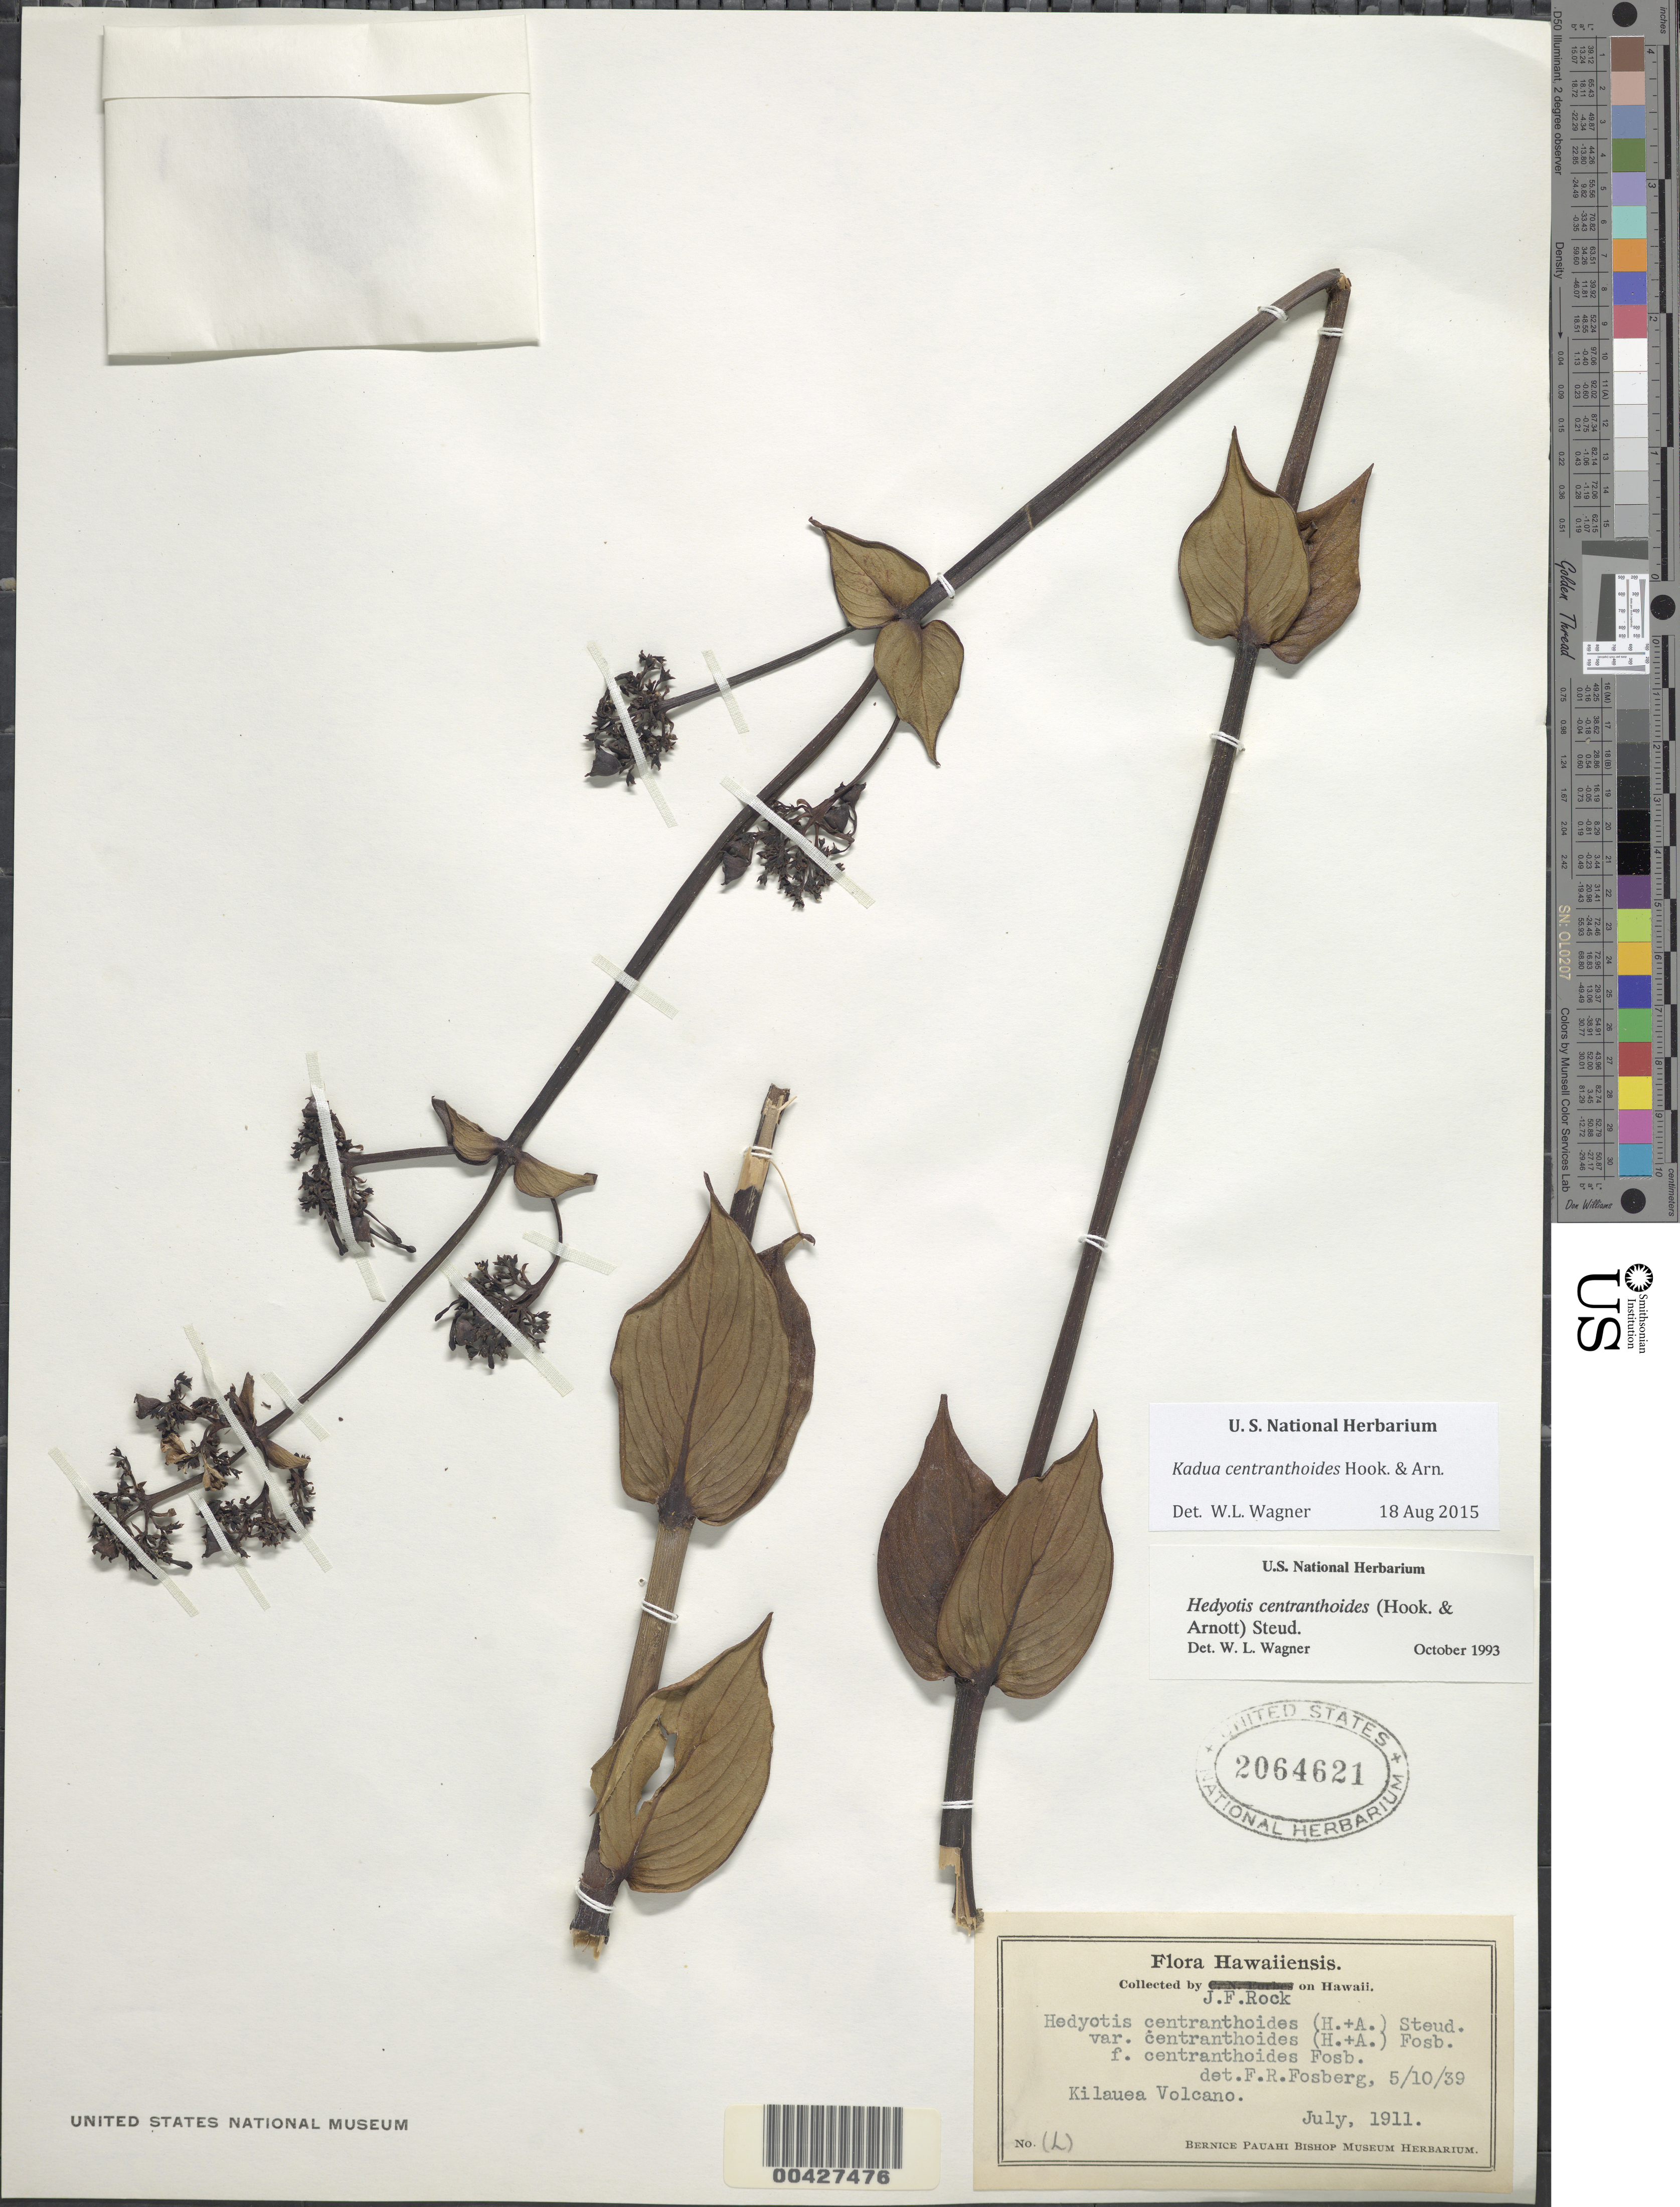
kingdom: Plantae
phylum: Tracheophyta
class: Magnoliopsida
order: Gentianales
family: Rubiaceae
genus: Kadua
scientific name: Kadua centranthoides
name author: Hook. & Arn.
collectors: J. F. Rock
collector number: (L)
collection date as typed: Jul 1911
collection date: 1911-07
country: United States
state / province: Hawaii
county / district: Hawaii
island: Hawaii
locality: Kilauea Volcano.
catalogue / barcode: US 2064621